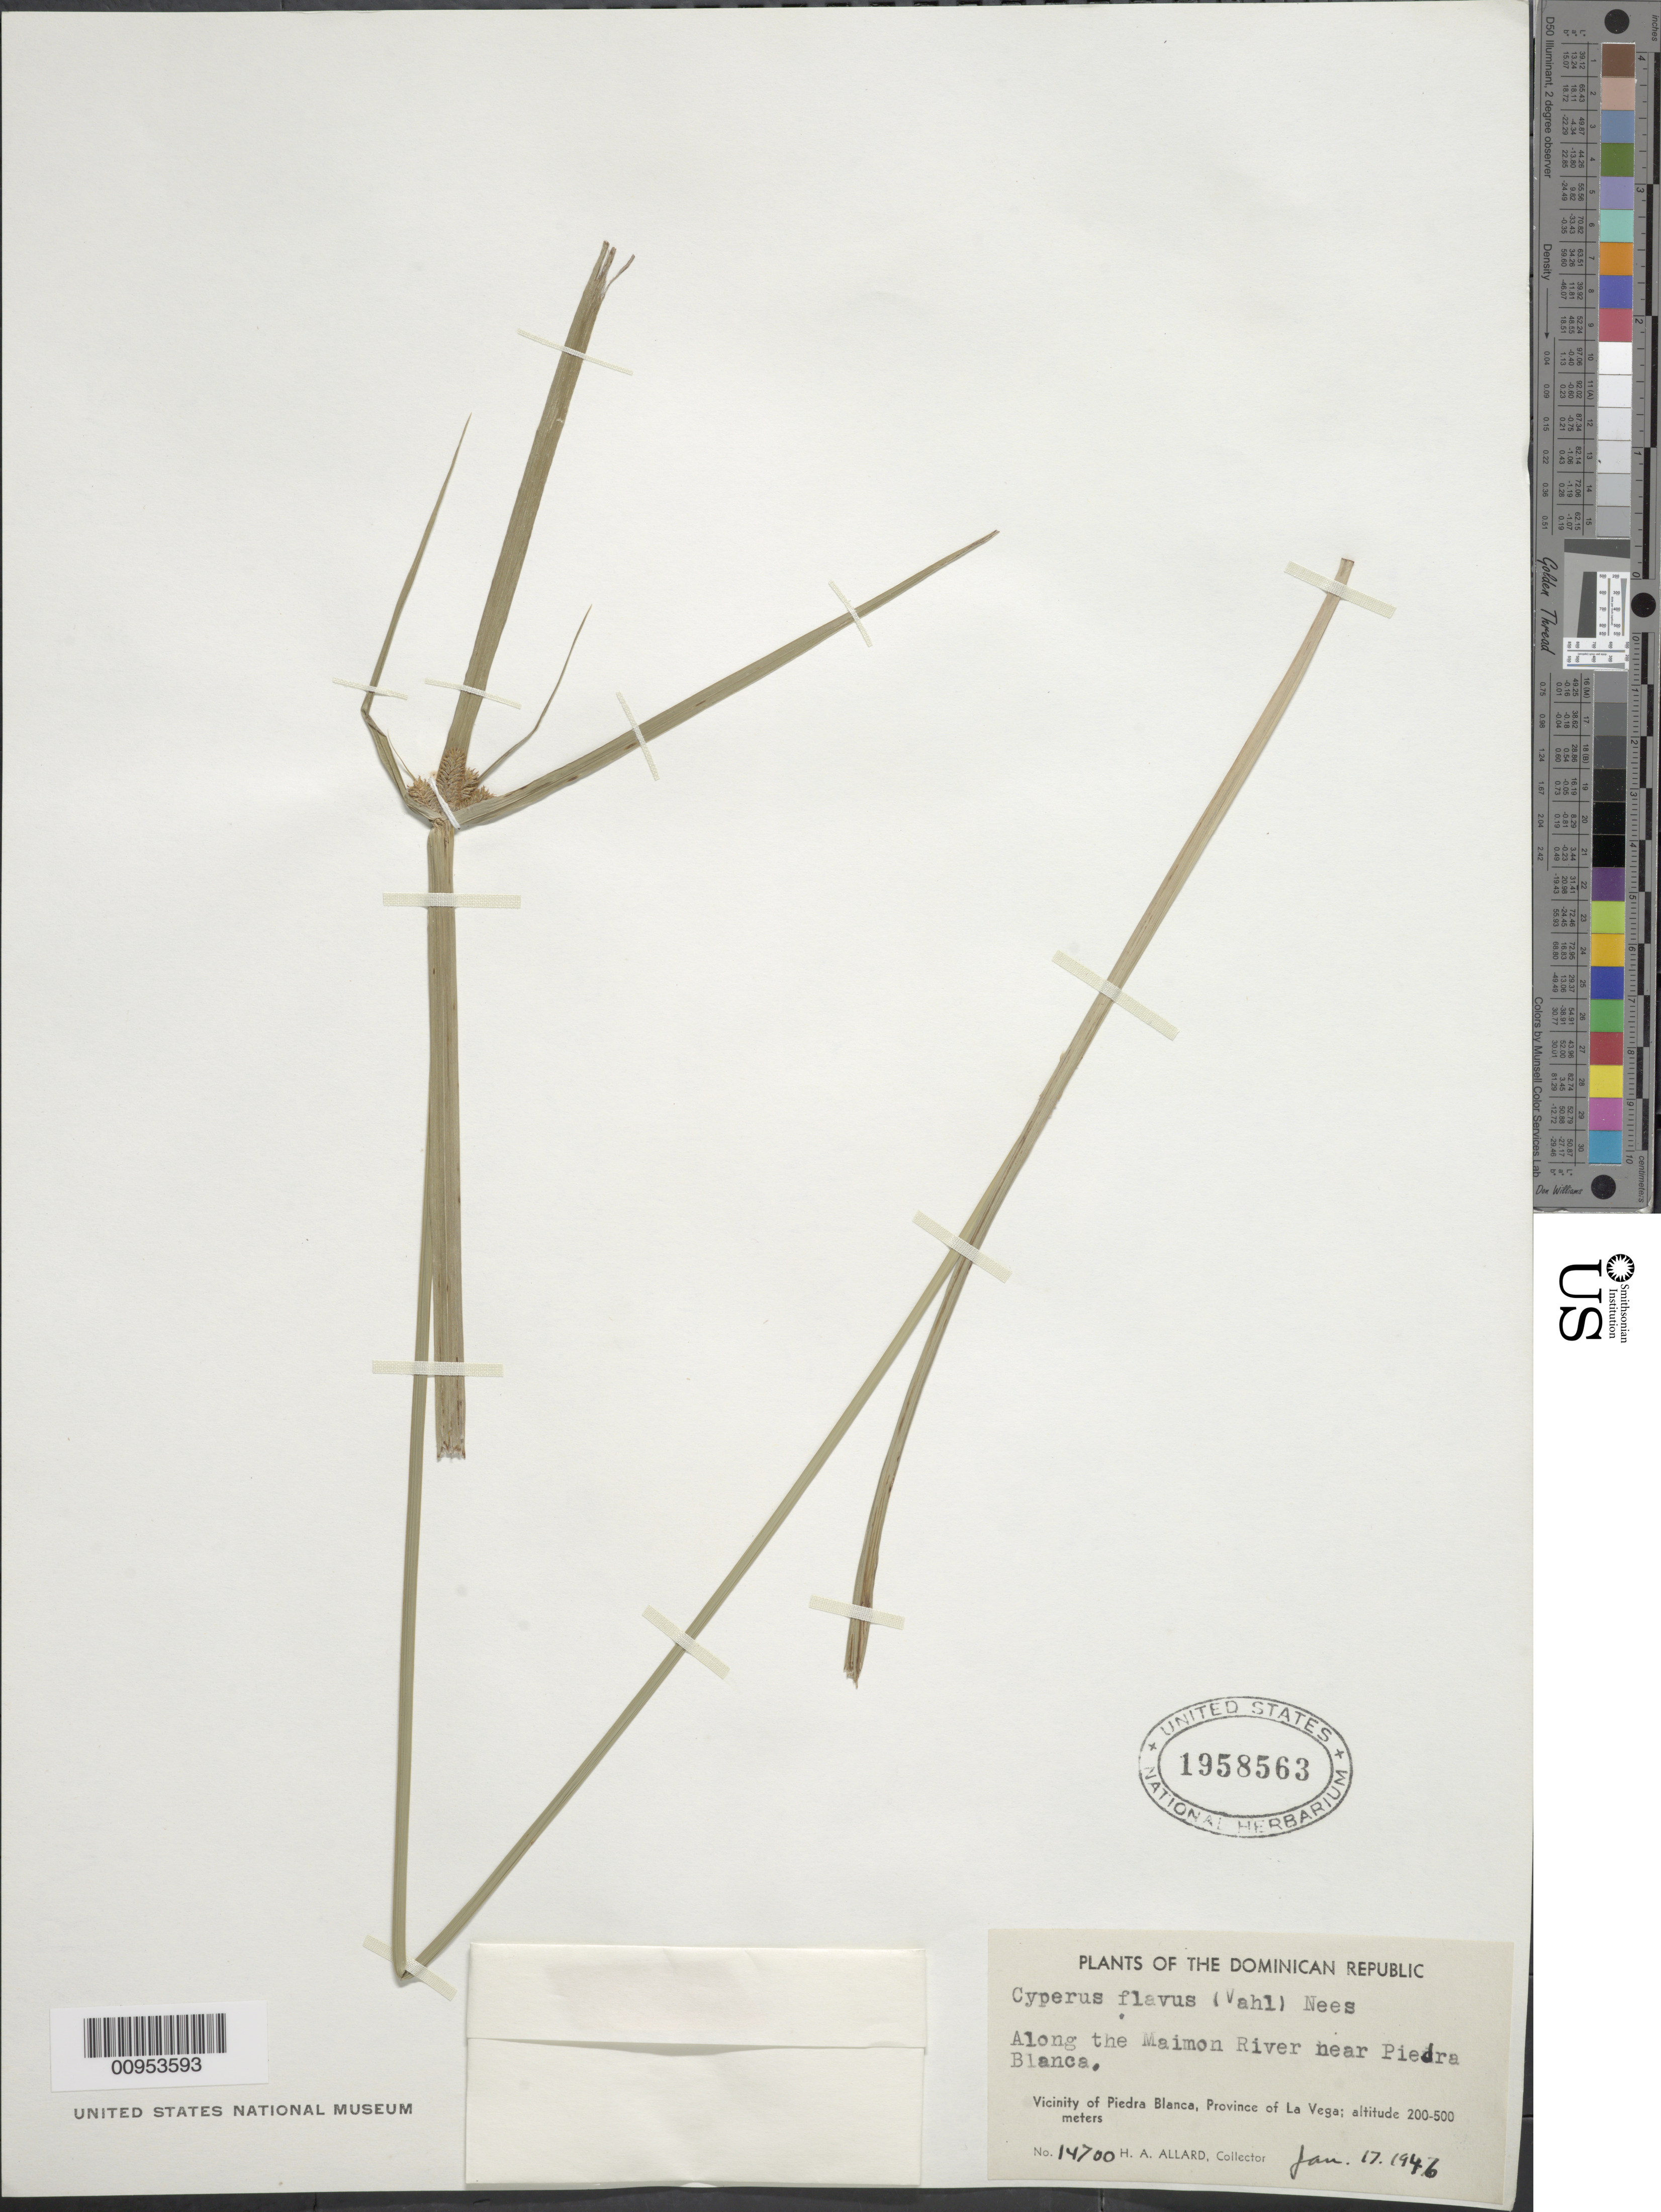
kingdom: Plantae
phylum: Tracheophyta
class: Liliopsida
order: Poales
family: Cyperaceae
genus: Cyperus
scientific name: Cyperus aggregatus var. aggregatus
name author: (Willd.) Endl.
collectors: H. A. Allard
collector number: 14700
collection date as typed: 17 Jan 1946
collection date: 1946-01-17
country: Dominican Republic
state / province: La Vega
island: Hispaniola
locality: Vicinity of Pieda Blanca, along the Maimon River near Piedra Blanca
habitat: Along river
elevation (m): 200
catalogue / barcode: US 1958563